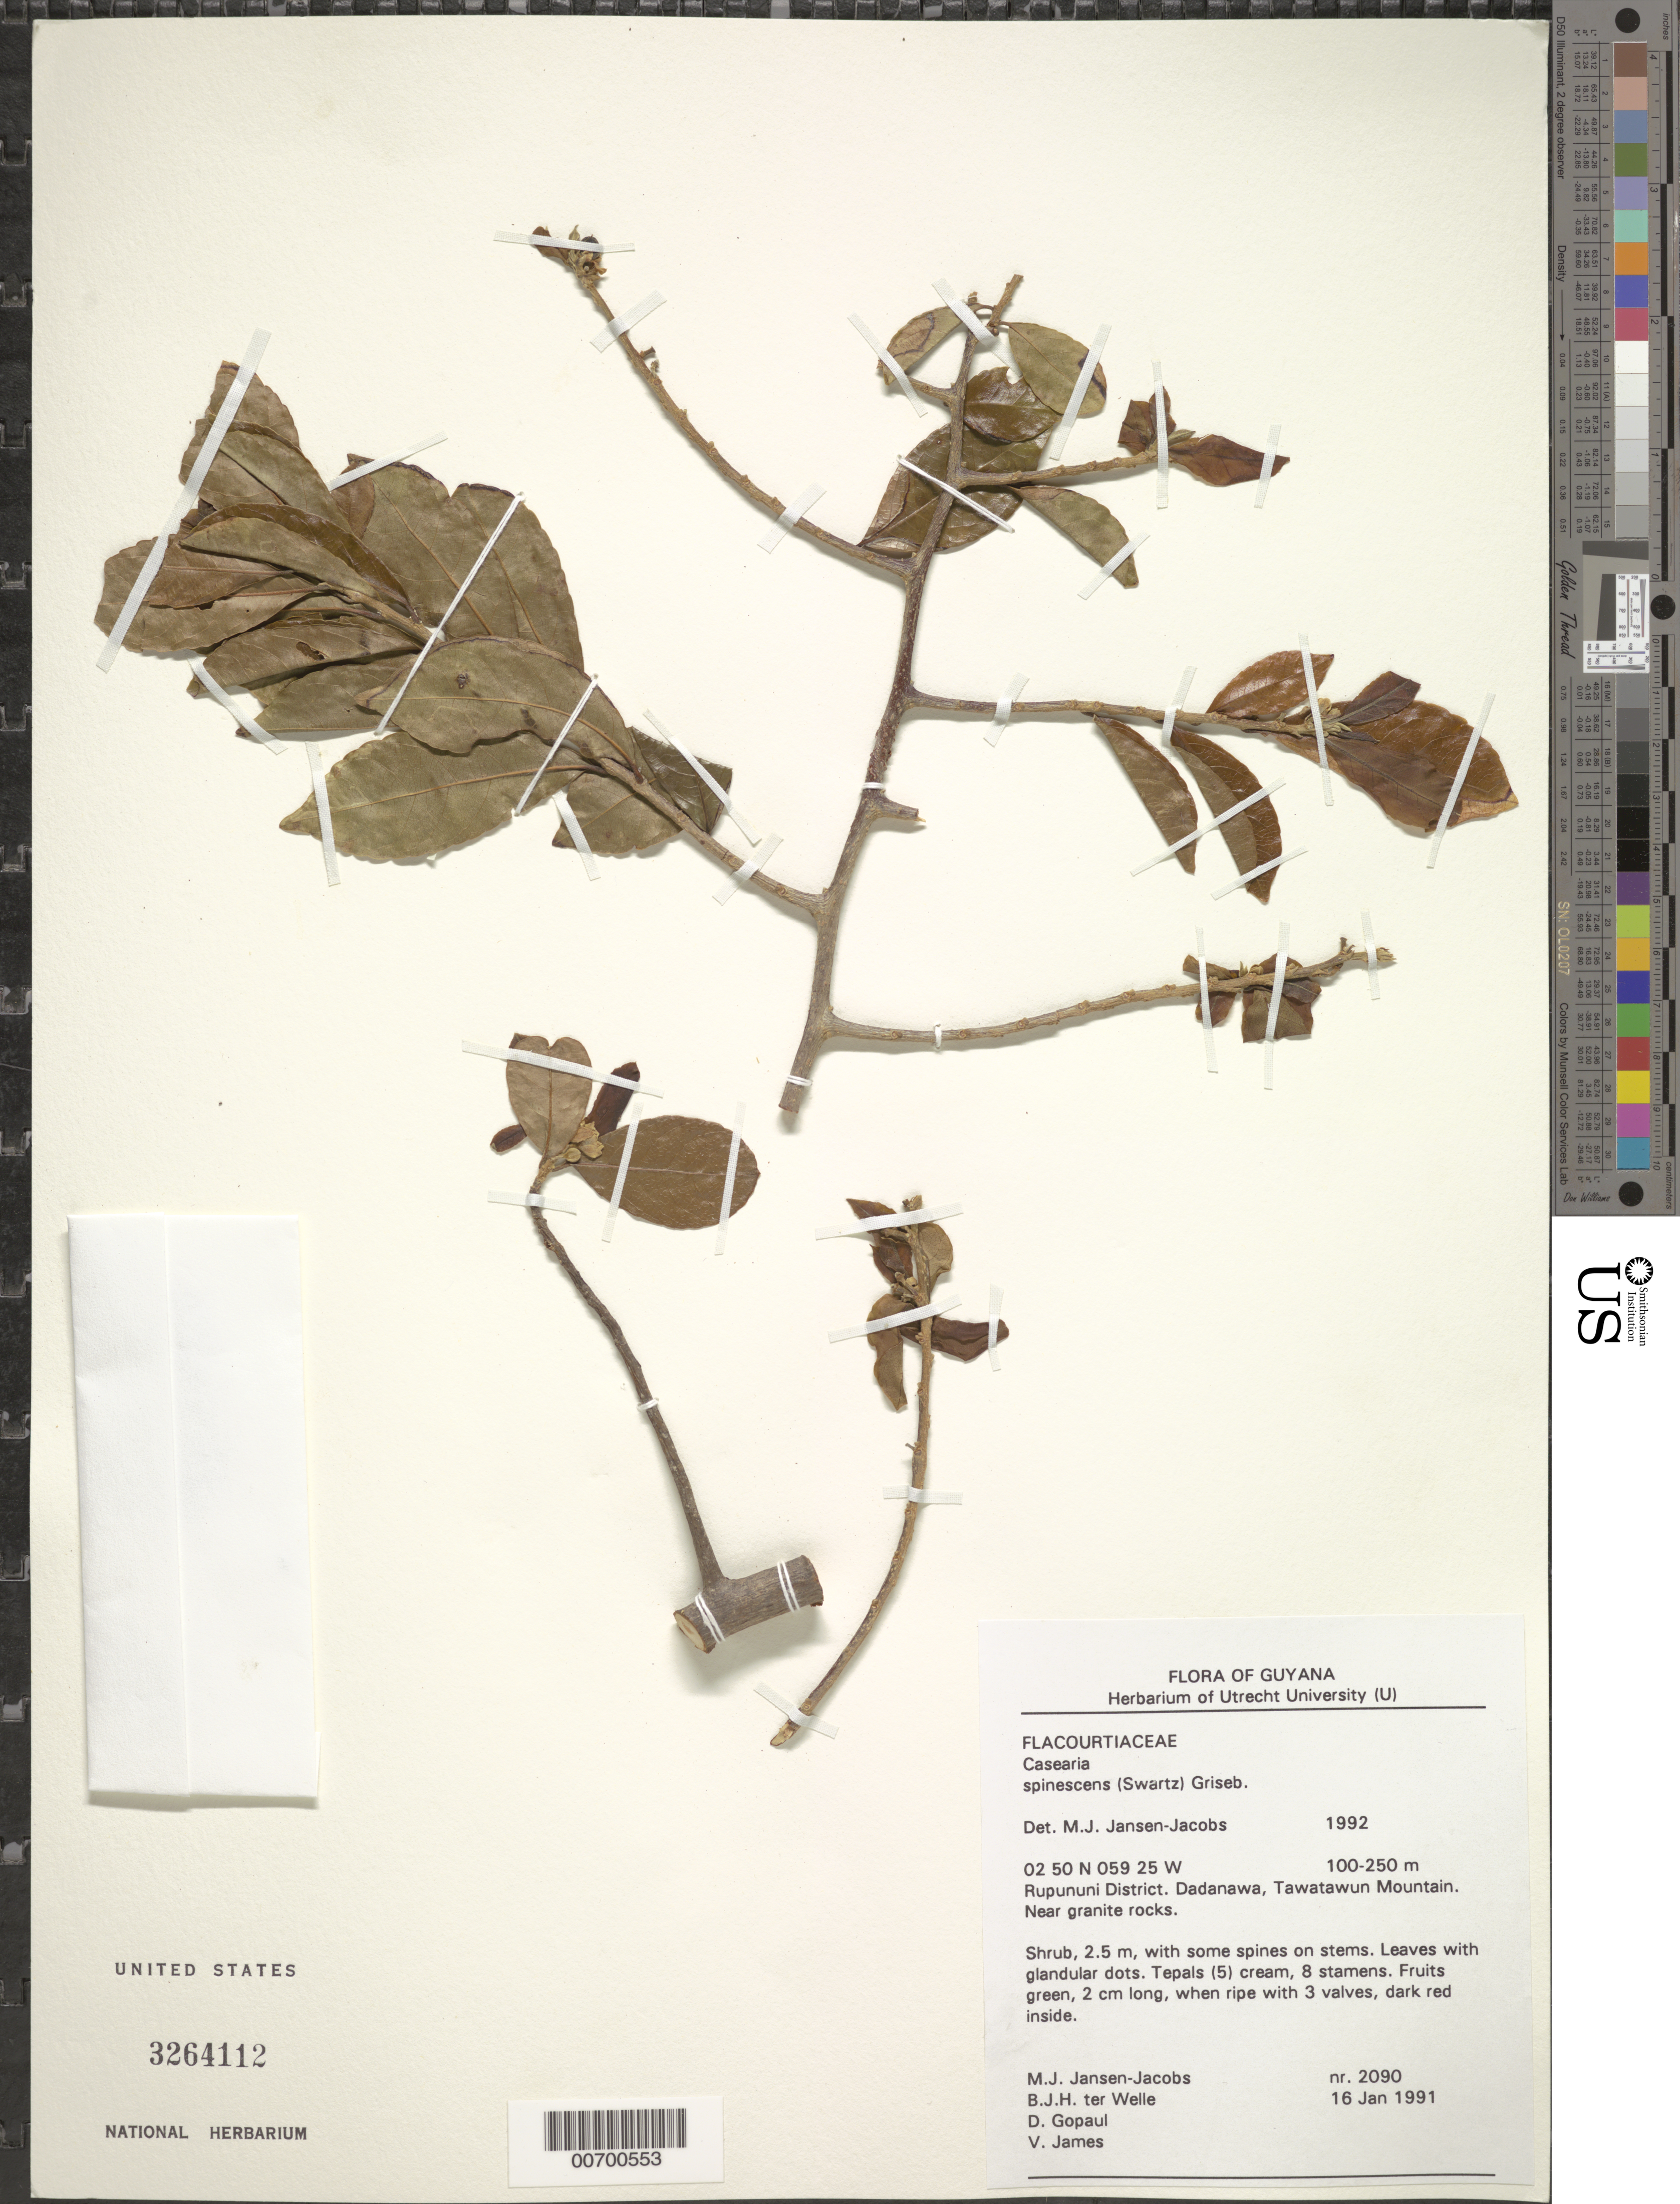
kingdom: Plantae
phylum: Tracheophyta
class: Magnoliopsida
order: Malpighiales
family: Salicaceae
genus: Casearia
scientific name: Casearia spinescens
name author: (Sw.) Griseb.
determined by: Jansen-Jacobs, M. J., (U), Nationaal Herbarium Nederland, Utrecht University branch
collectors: M. J. Jansen-Jacobs, B. Welle, D. Gopaul & V. James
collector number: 2090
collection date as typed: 16-Jan-91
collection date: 1991-01-16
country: Guyana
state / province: U. Takutu-U. Essequibo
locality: Tawatawun Mountain, Dadanawa, Rupununi District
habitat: Near granite rocks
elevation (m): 100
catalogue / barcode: US 3264112